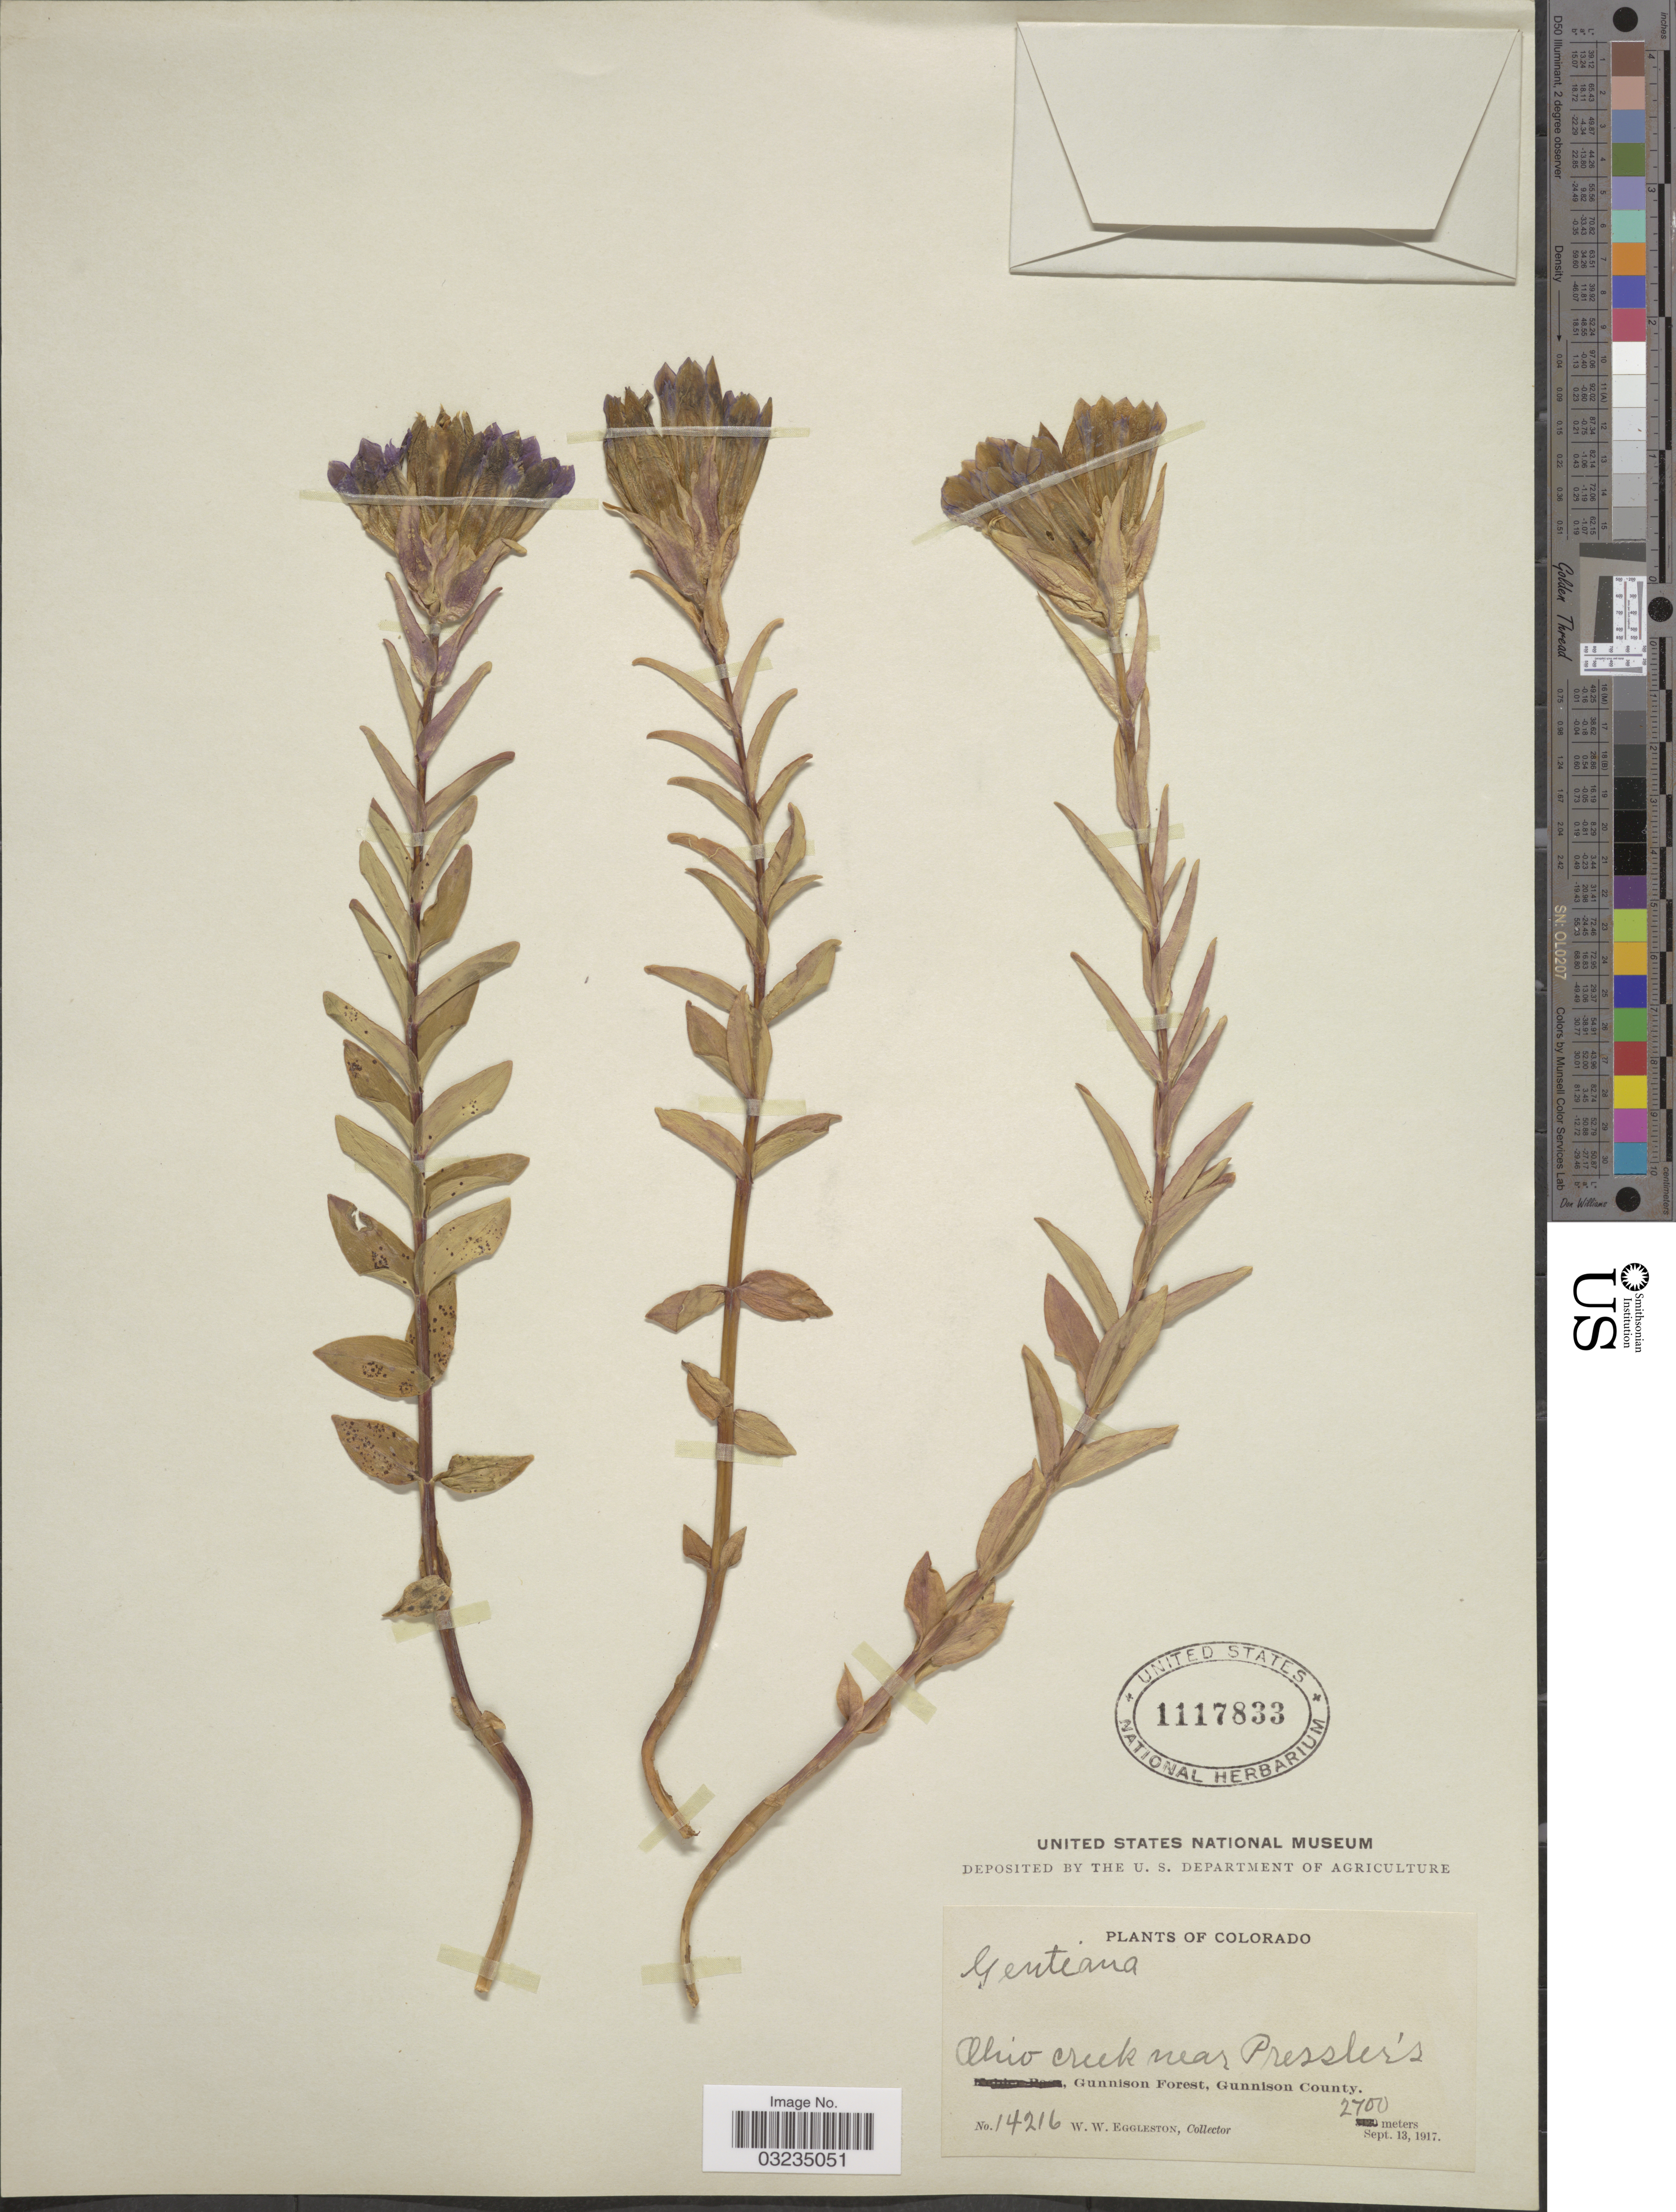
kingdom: Plantae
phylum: Tracheophyta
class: Magnoliopsida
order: Gentianales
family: Gentianaceae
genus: Gentiana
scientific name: Gentiana sp.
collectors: W. W. Eggleston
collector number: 14216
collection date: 1917-09-13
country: United States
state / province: Colorado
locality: Ohio creek near Pressler's. Gunnison Forest, Gunnison County.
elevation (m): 2700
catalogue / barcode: US 1117833